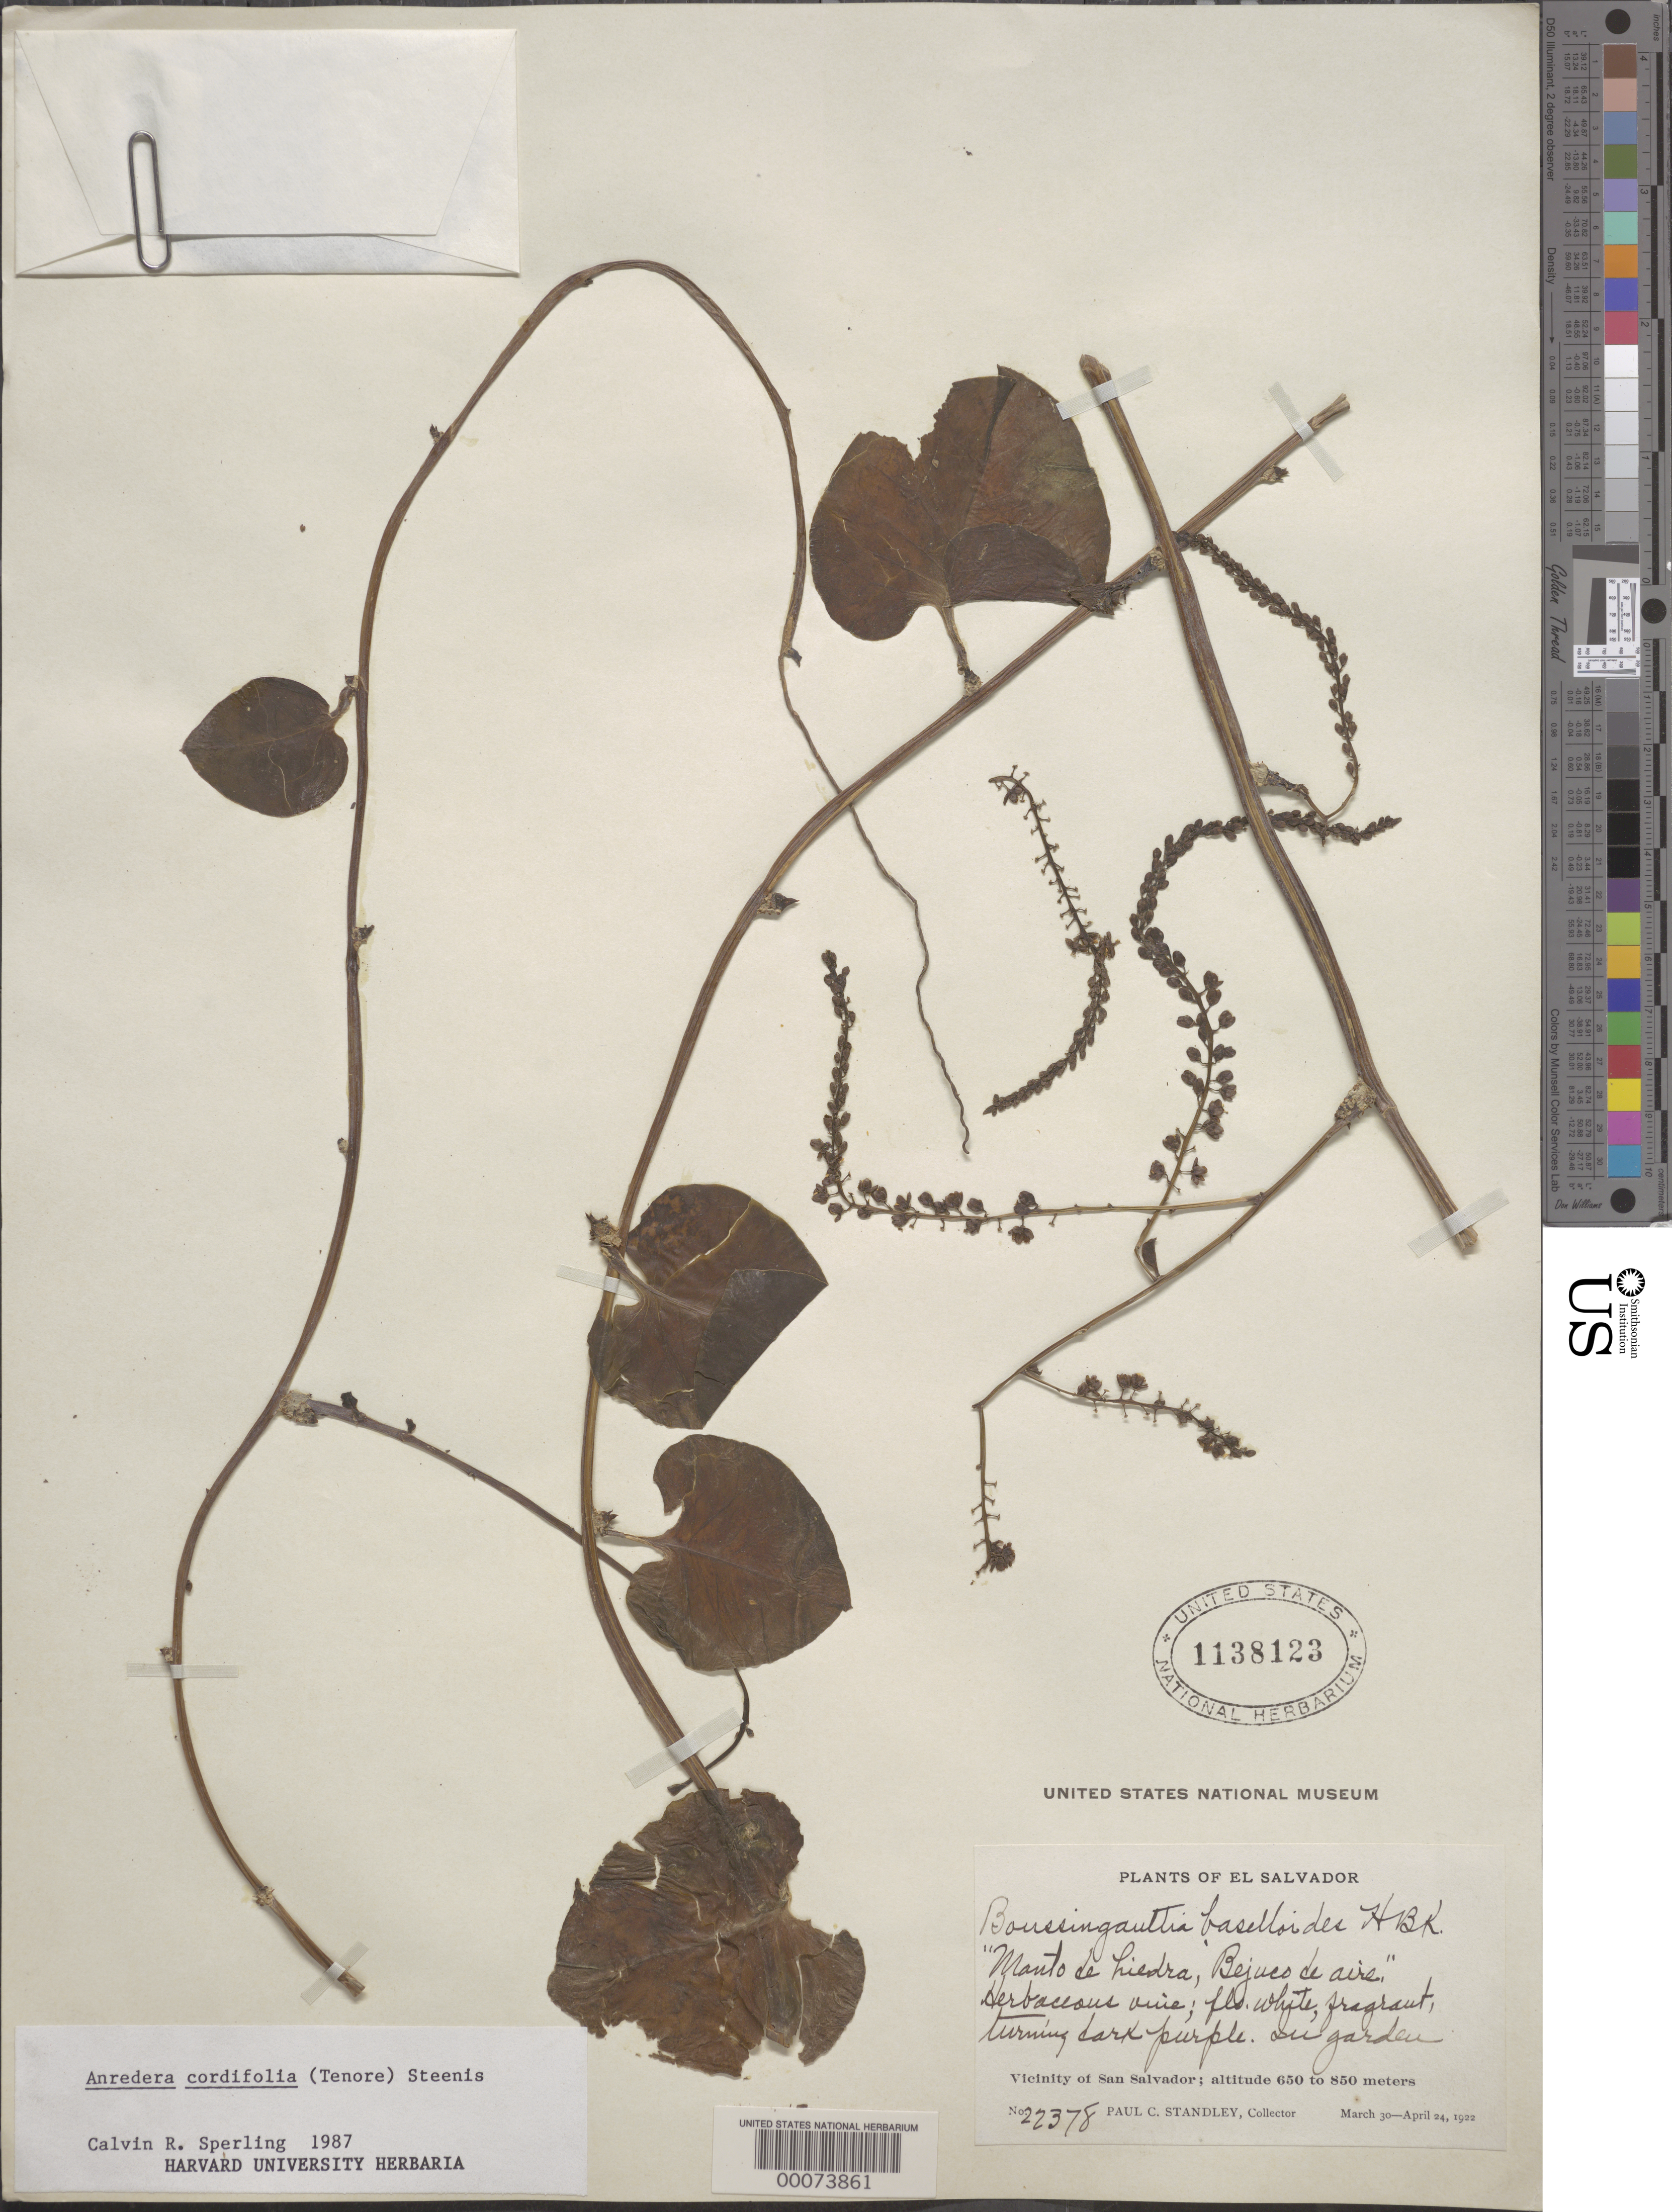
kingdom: Plantae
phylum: Tracheophyta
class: Magnoliopsida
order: Caryophyllales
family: Basellaceae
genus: Anredera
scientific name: Anredera cordifolia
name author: (Ten.) Steenis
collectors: P. C. Standley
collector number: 22378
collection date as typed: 30 Mar 1922 to 24 Apr 1922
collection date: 1922-03-30/1922-04-24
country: El Salvador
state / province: San Salvador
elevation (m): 650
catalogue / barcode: US 1138123